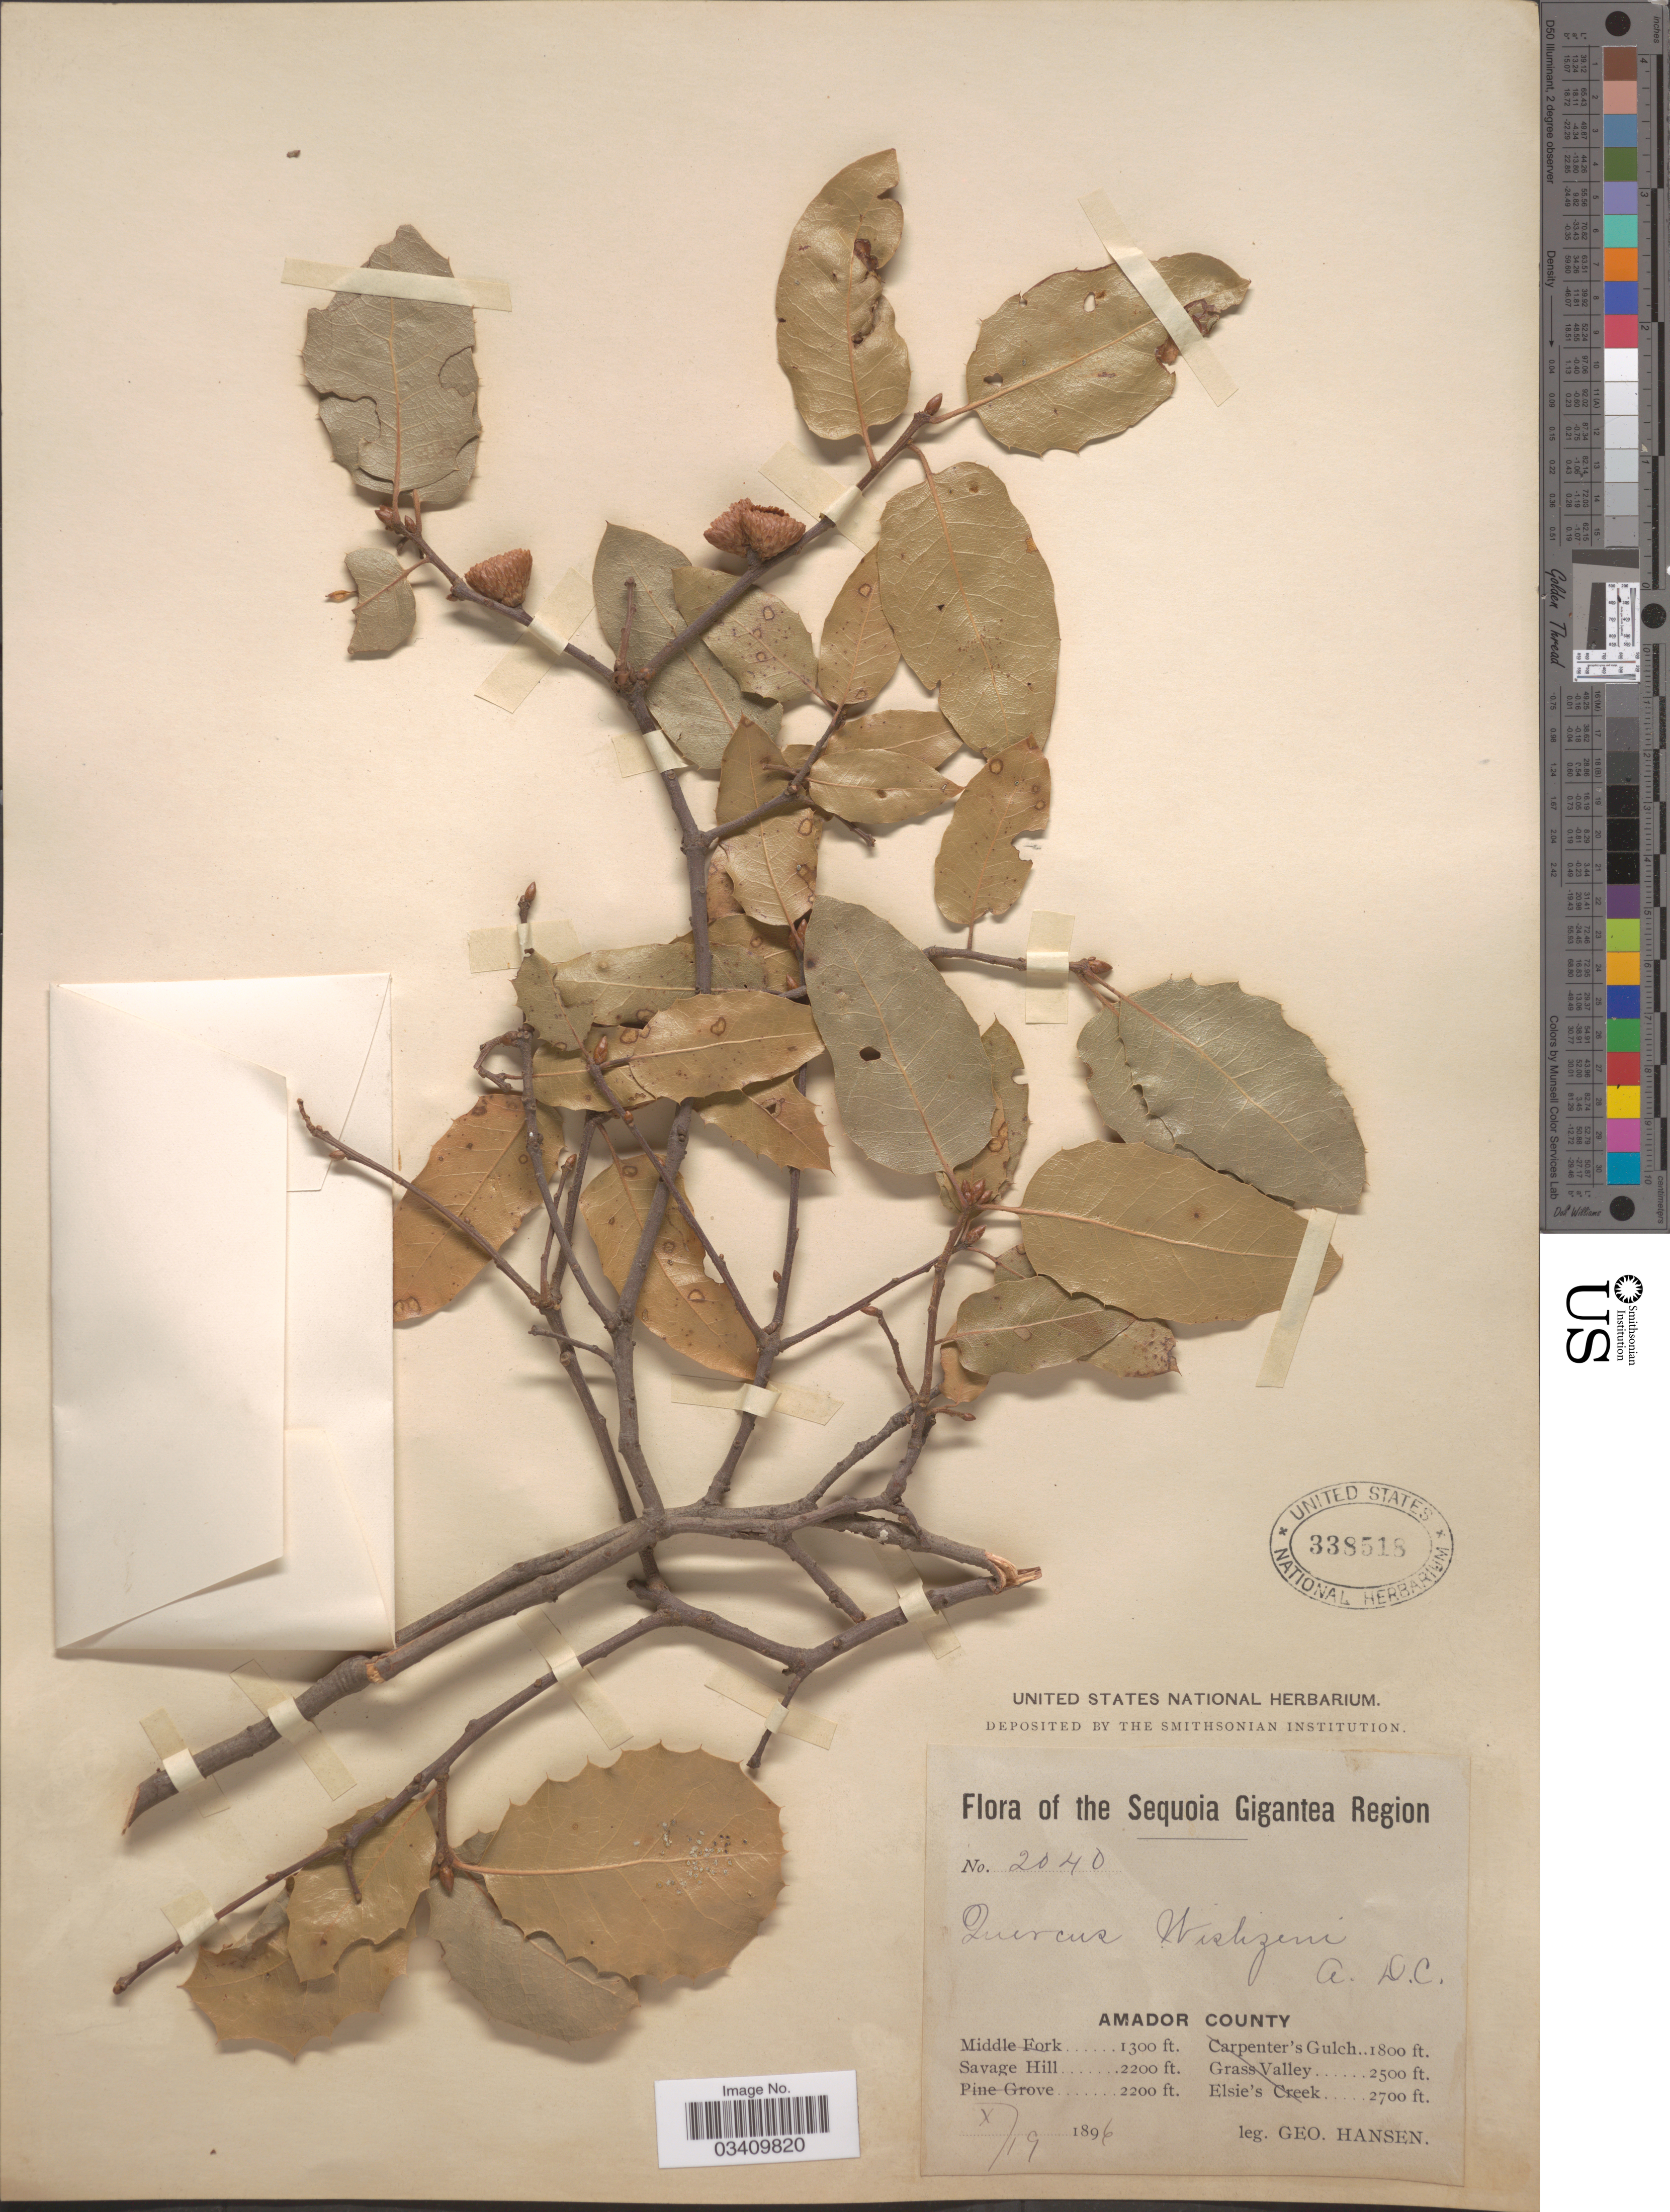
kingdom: Plantae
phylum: Tracheophyta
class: Magnoliopsida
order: Fagales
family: Fagaceae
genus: Quercus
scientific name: Quercus wislizeni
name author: A. DC.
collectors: G. Hansen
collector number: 2040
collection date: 1896-10-19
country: United States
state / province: California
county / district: Amador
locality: Sequoia Gigantea Region. Amador County. Savage Hill.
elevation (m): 671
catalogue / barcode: US 338518